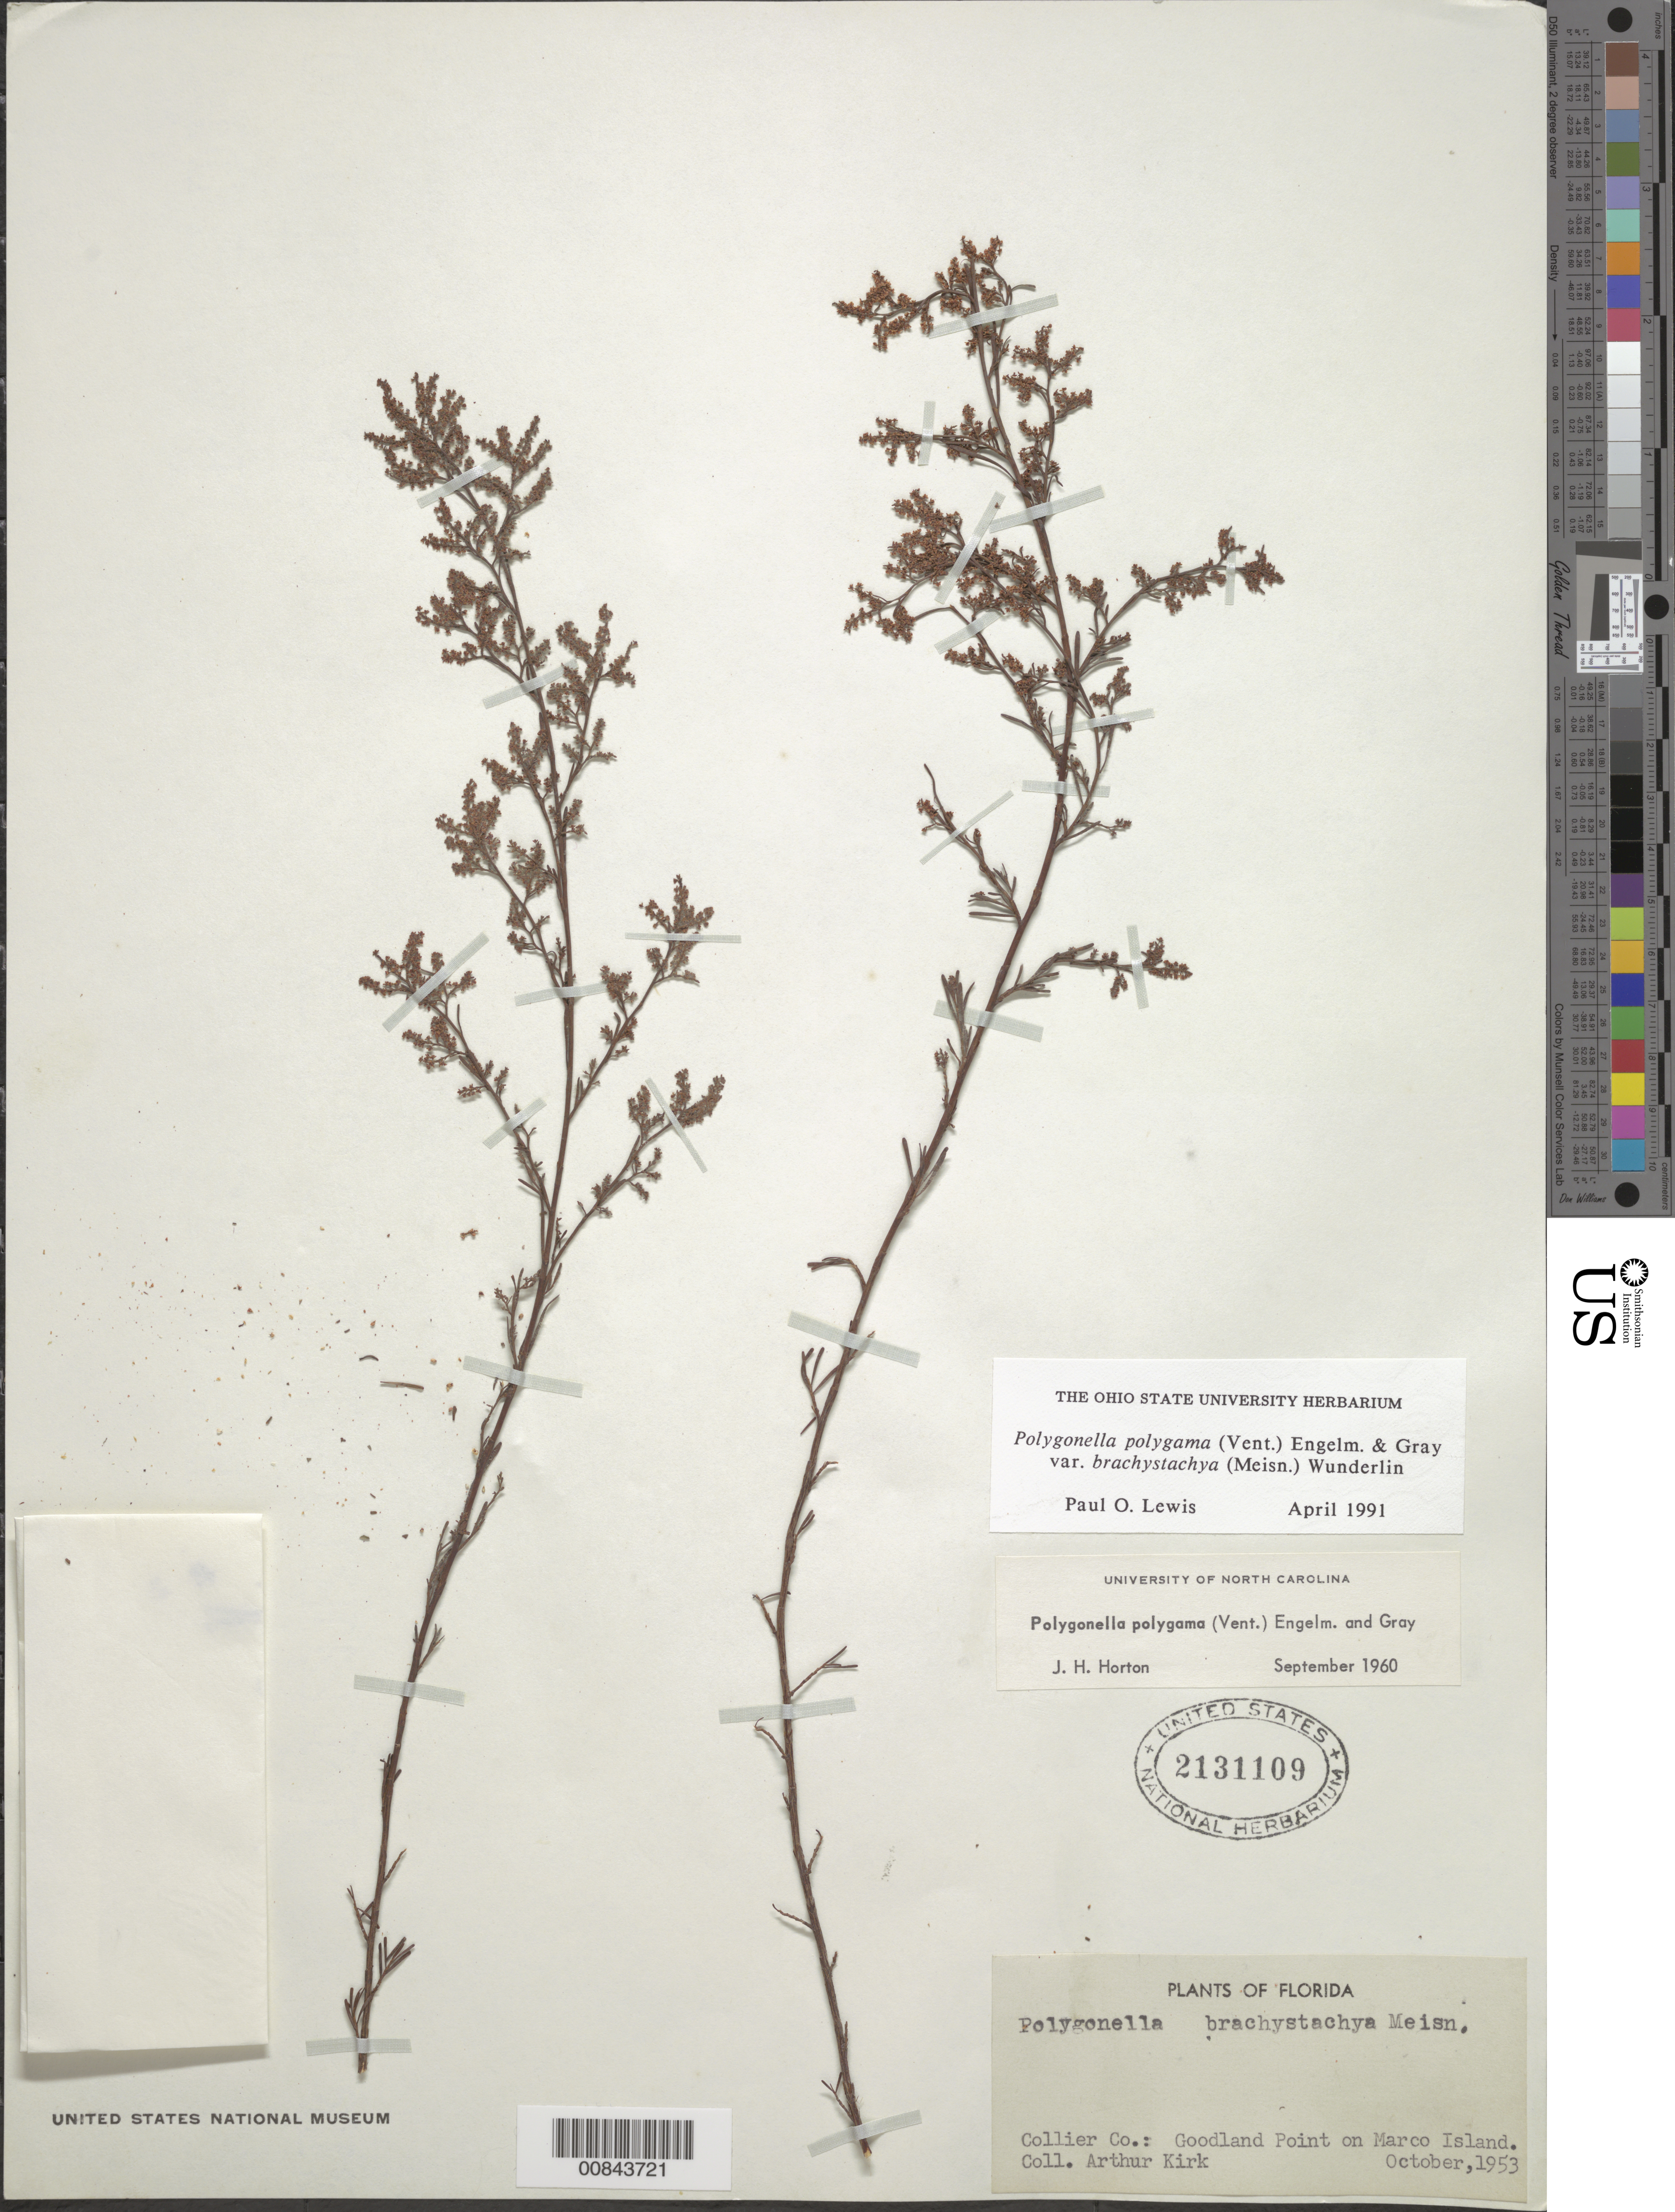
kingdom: Plantae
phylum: Tracheophyta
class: Magnoliopsida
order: Caryophyllales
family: Polygonaceae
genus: Polygonella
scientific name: Polygonella polygama var. brachystachya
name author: (Meisn.) Wunderlin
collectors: A. Kirk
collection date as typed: Oct 1953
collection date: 1953-10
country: United States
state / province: Florida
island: Marco Island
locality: Goodland Point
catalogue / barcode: US 2131109